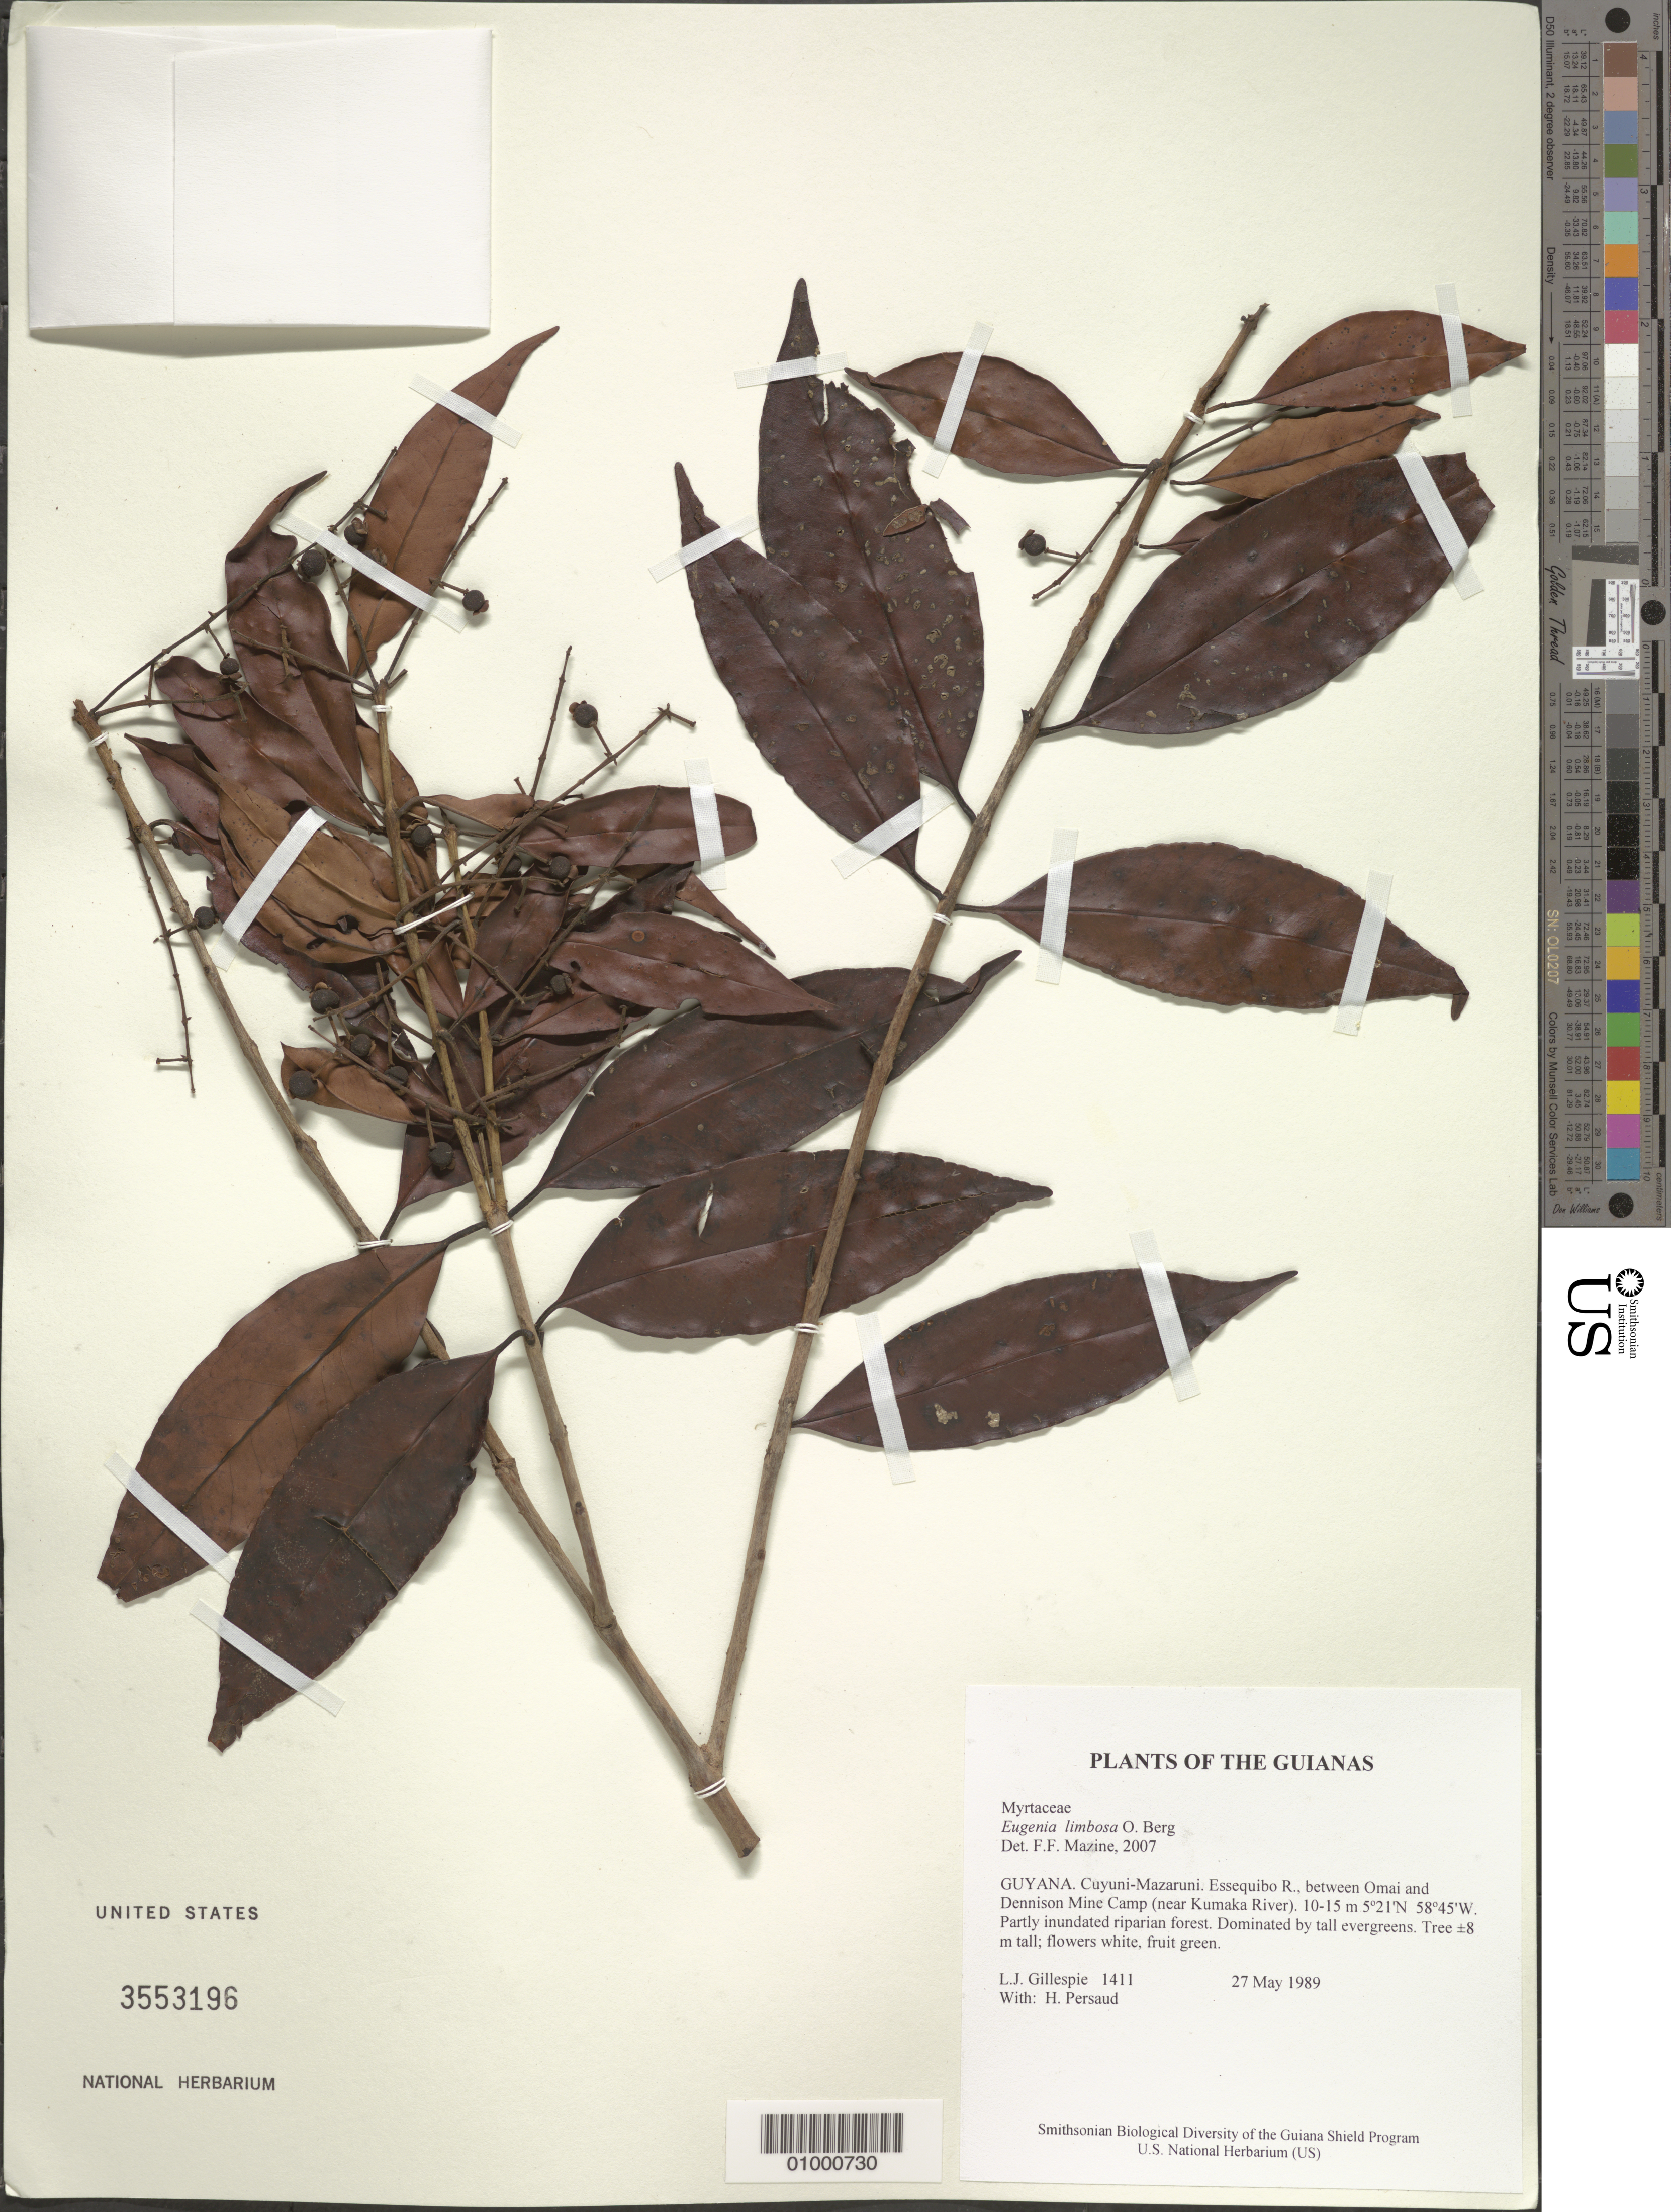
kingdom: Plantae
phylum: Tracheophyta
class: Magnoliopsida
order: Myrtales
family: Myrtaceae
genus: Eugenia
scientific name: Eugenia limbosa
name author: O. Berg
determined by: Mazine, Fiorella F.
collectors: L. J. Gillespie & H. Persaud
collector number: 1411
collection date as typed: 27 May 1989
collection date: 1989-05-27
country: Guyana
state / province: Cuyuni-Mazaruni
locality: Essequibo R., between Omai and Dennison Mine Camp (near Kumaka River)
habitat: Partly inundated riparian forest. Dominated by tall evergreens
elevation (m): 10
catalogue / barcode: US 3553196